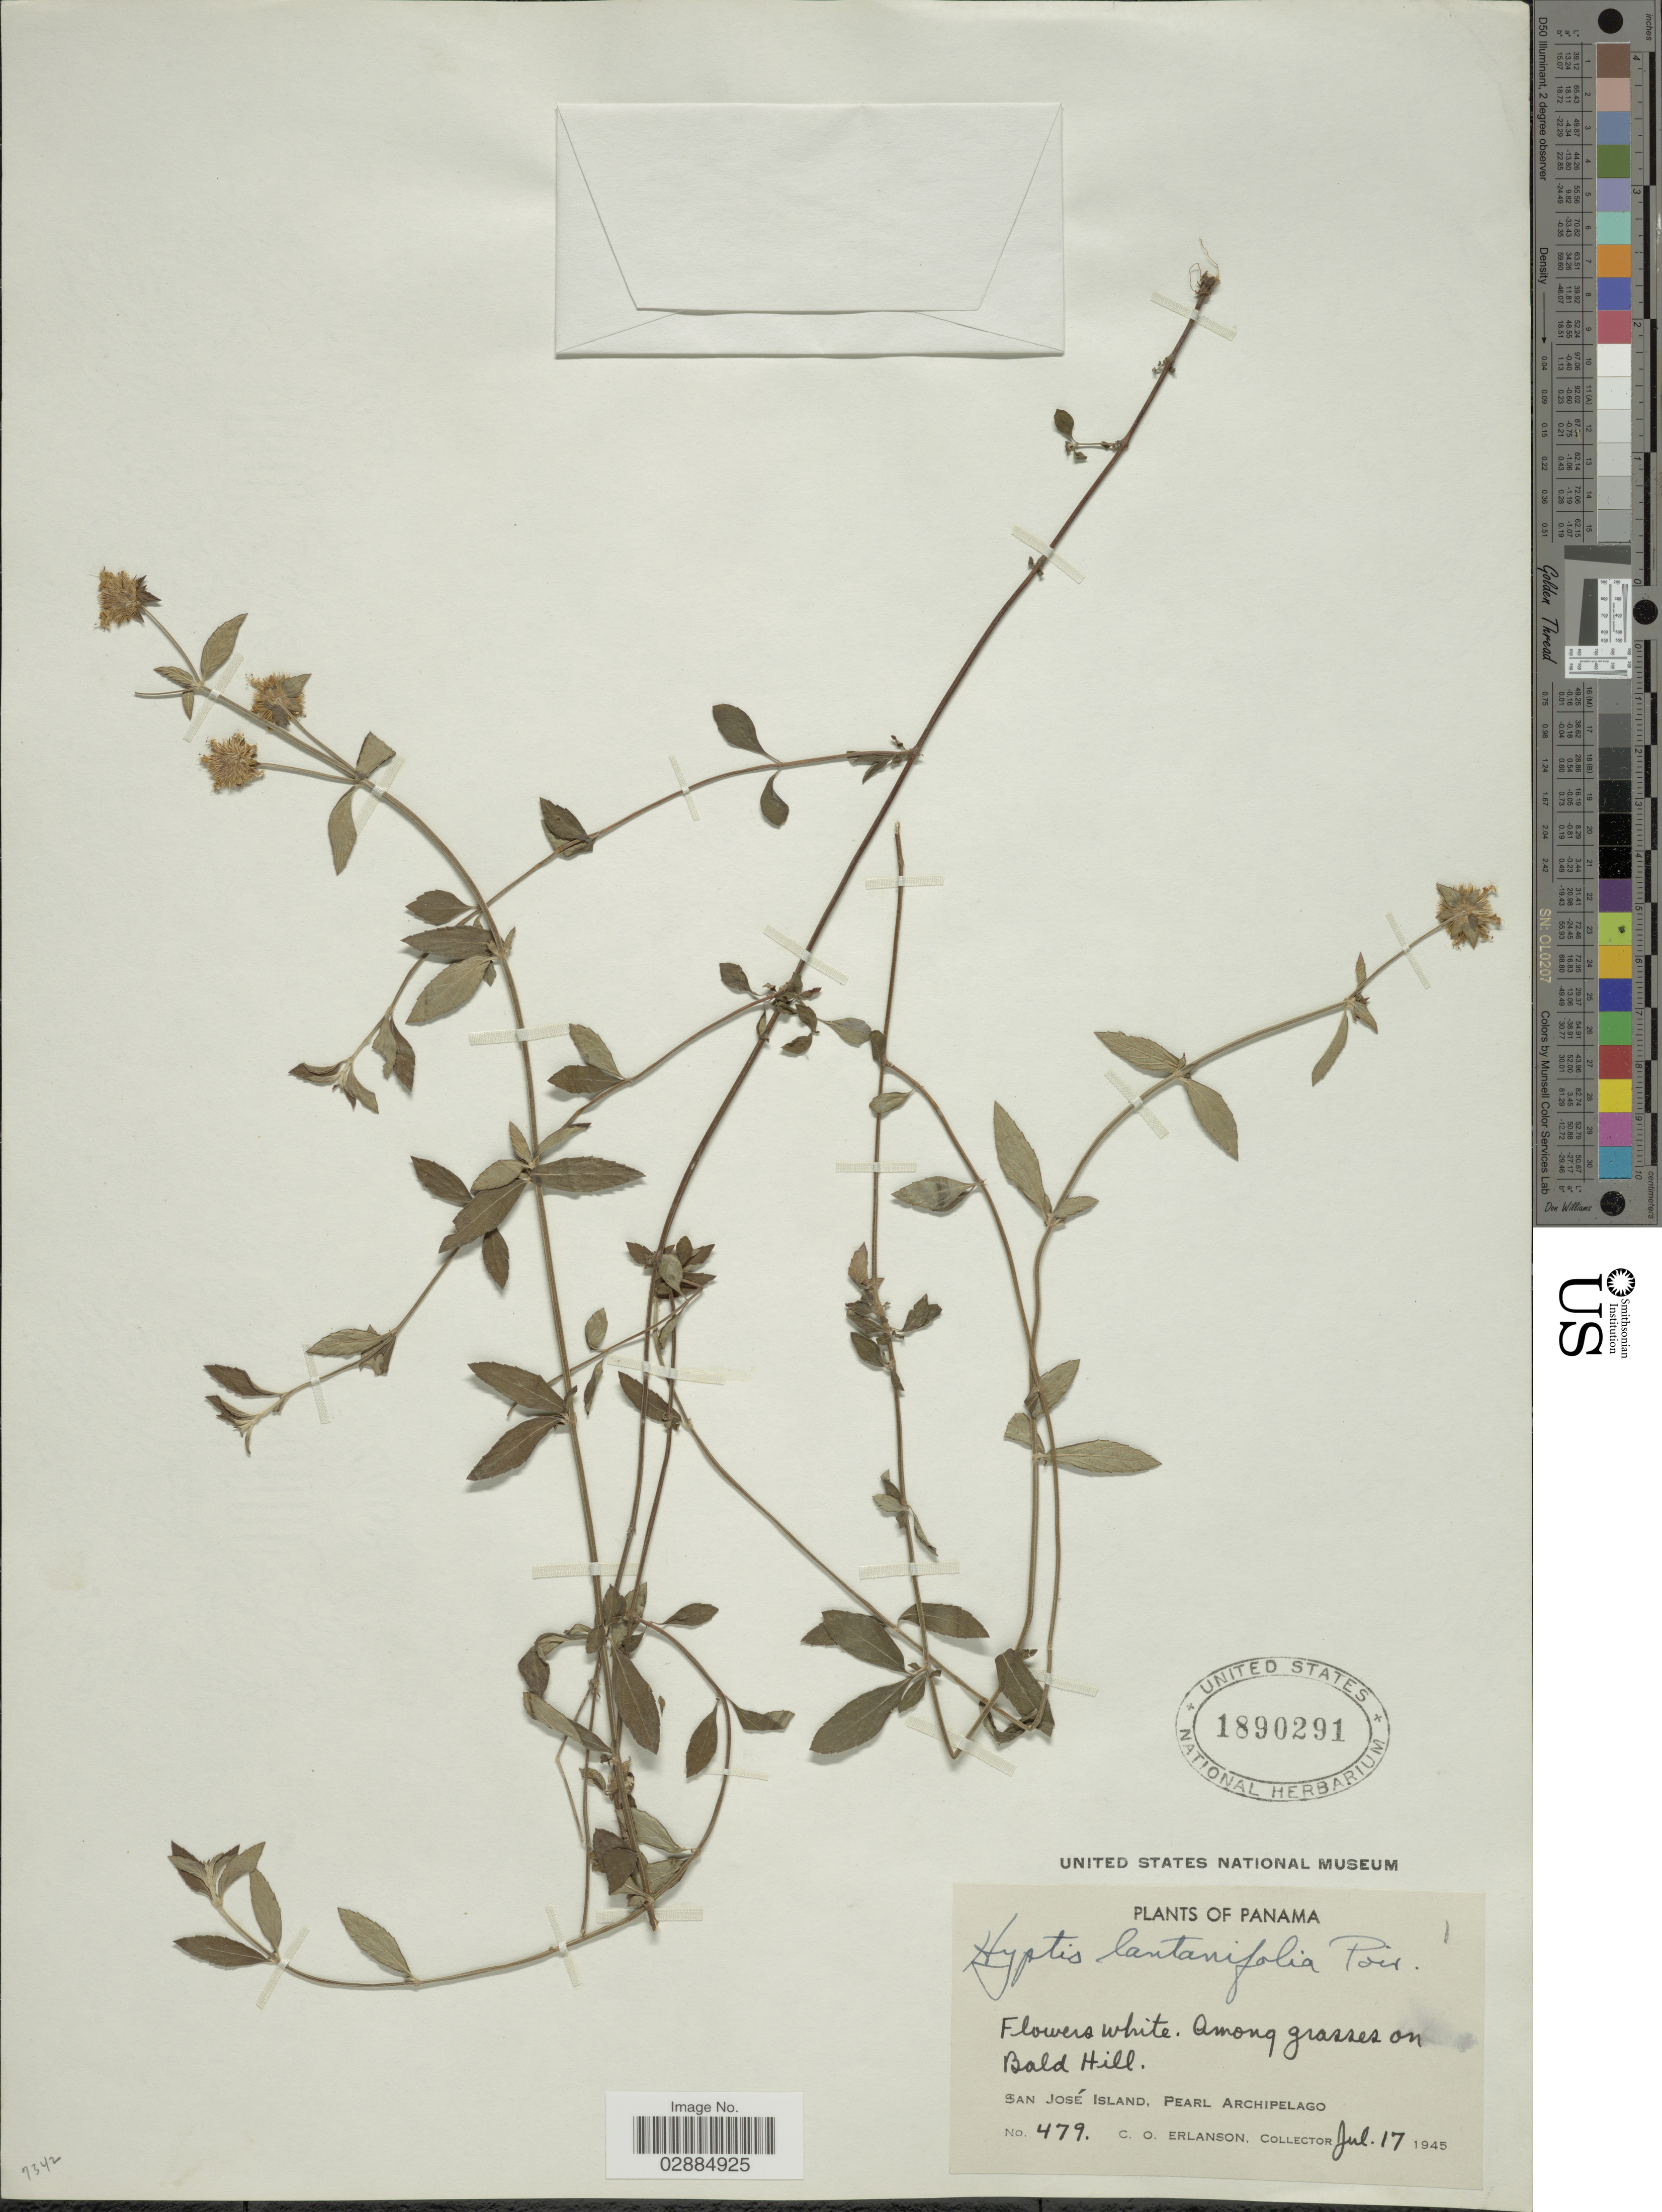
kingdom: Plantae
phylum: Tracheophyta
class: Magnoliopsida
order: Lamiales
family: Lamiaceae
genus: Hyptis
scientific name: Hyptis lantanifolia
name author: Poit.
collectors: C. O. Erlanson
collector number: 479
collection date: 1945-07-17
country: Panama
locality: Bald Hill, San José Island, Pearl Archipelago.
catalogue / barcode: US 1890291